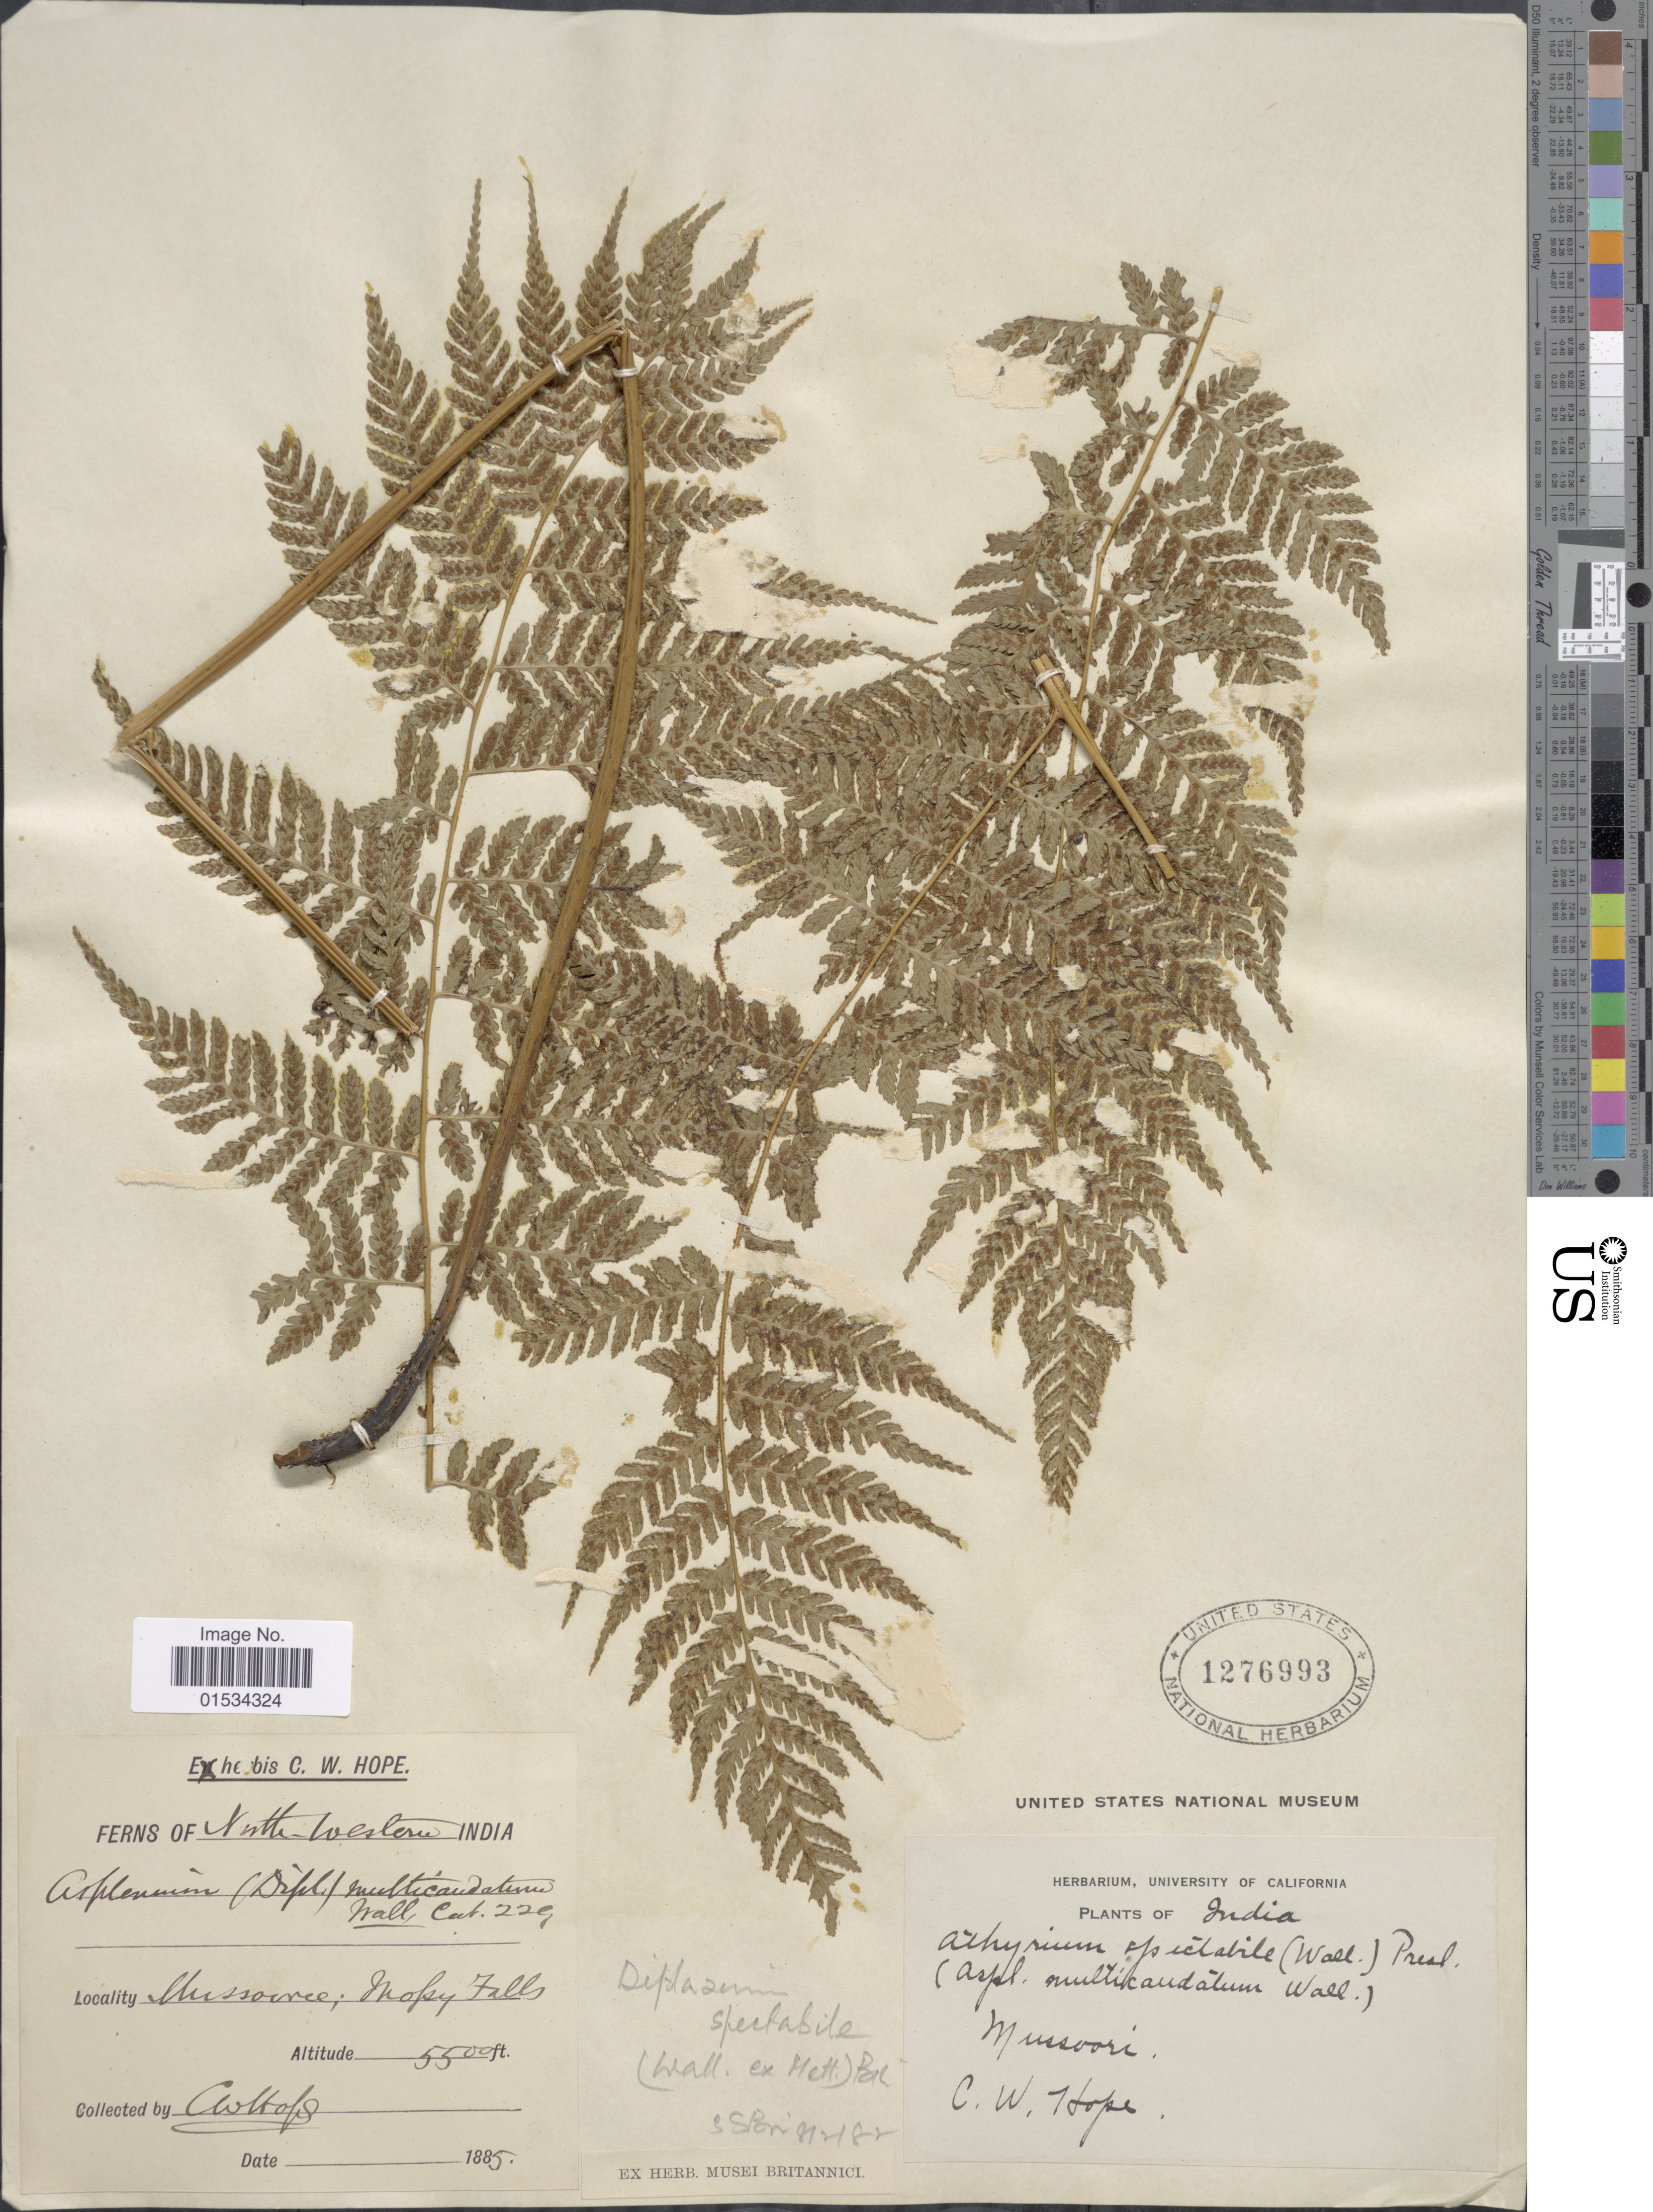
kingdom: Plantae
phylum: Tracheophyta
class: Polypodiopsida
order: Polypodiales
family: Athyriaceae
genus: Diplazium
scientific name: Diplazium spectabile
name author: (Wall. ex Mett.) Bir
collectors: C. W. Hope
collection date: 1885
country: India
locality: Mussoorie, Snopy Falls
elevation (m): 1676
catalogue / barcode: US 1276993